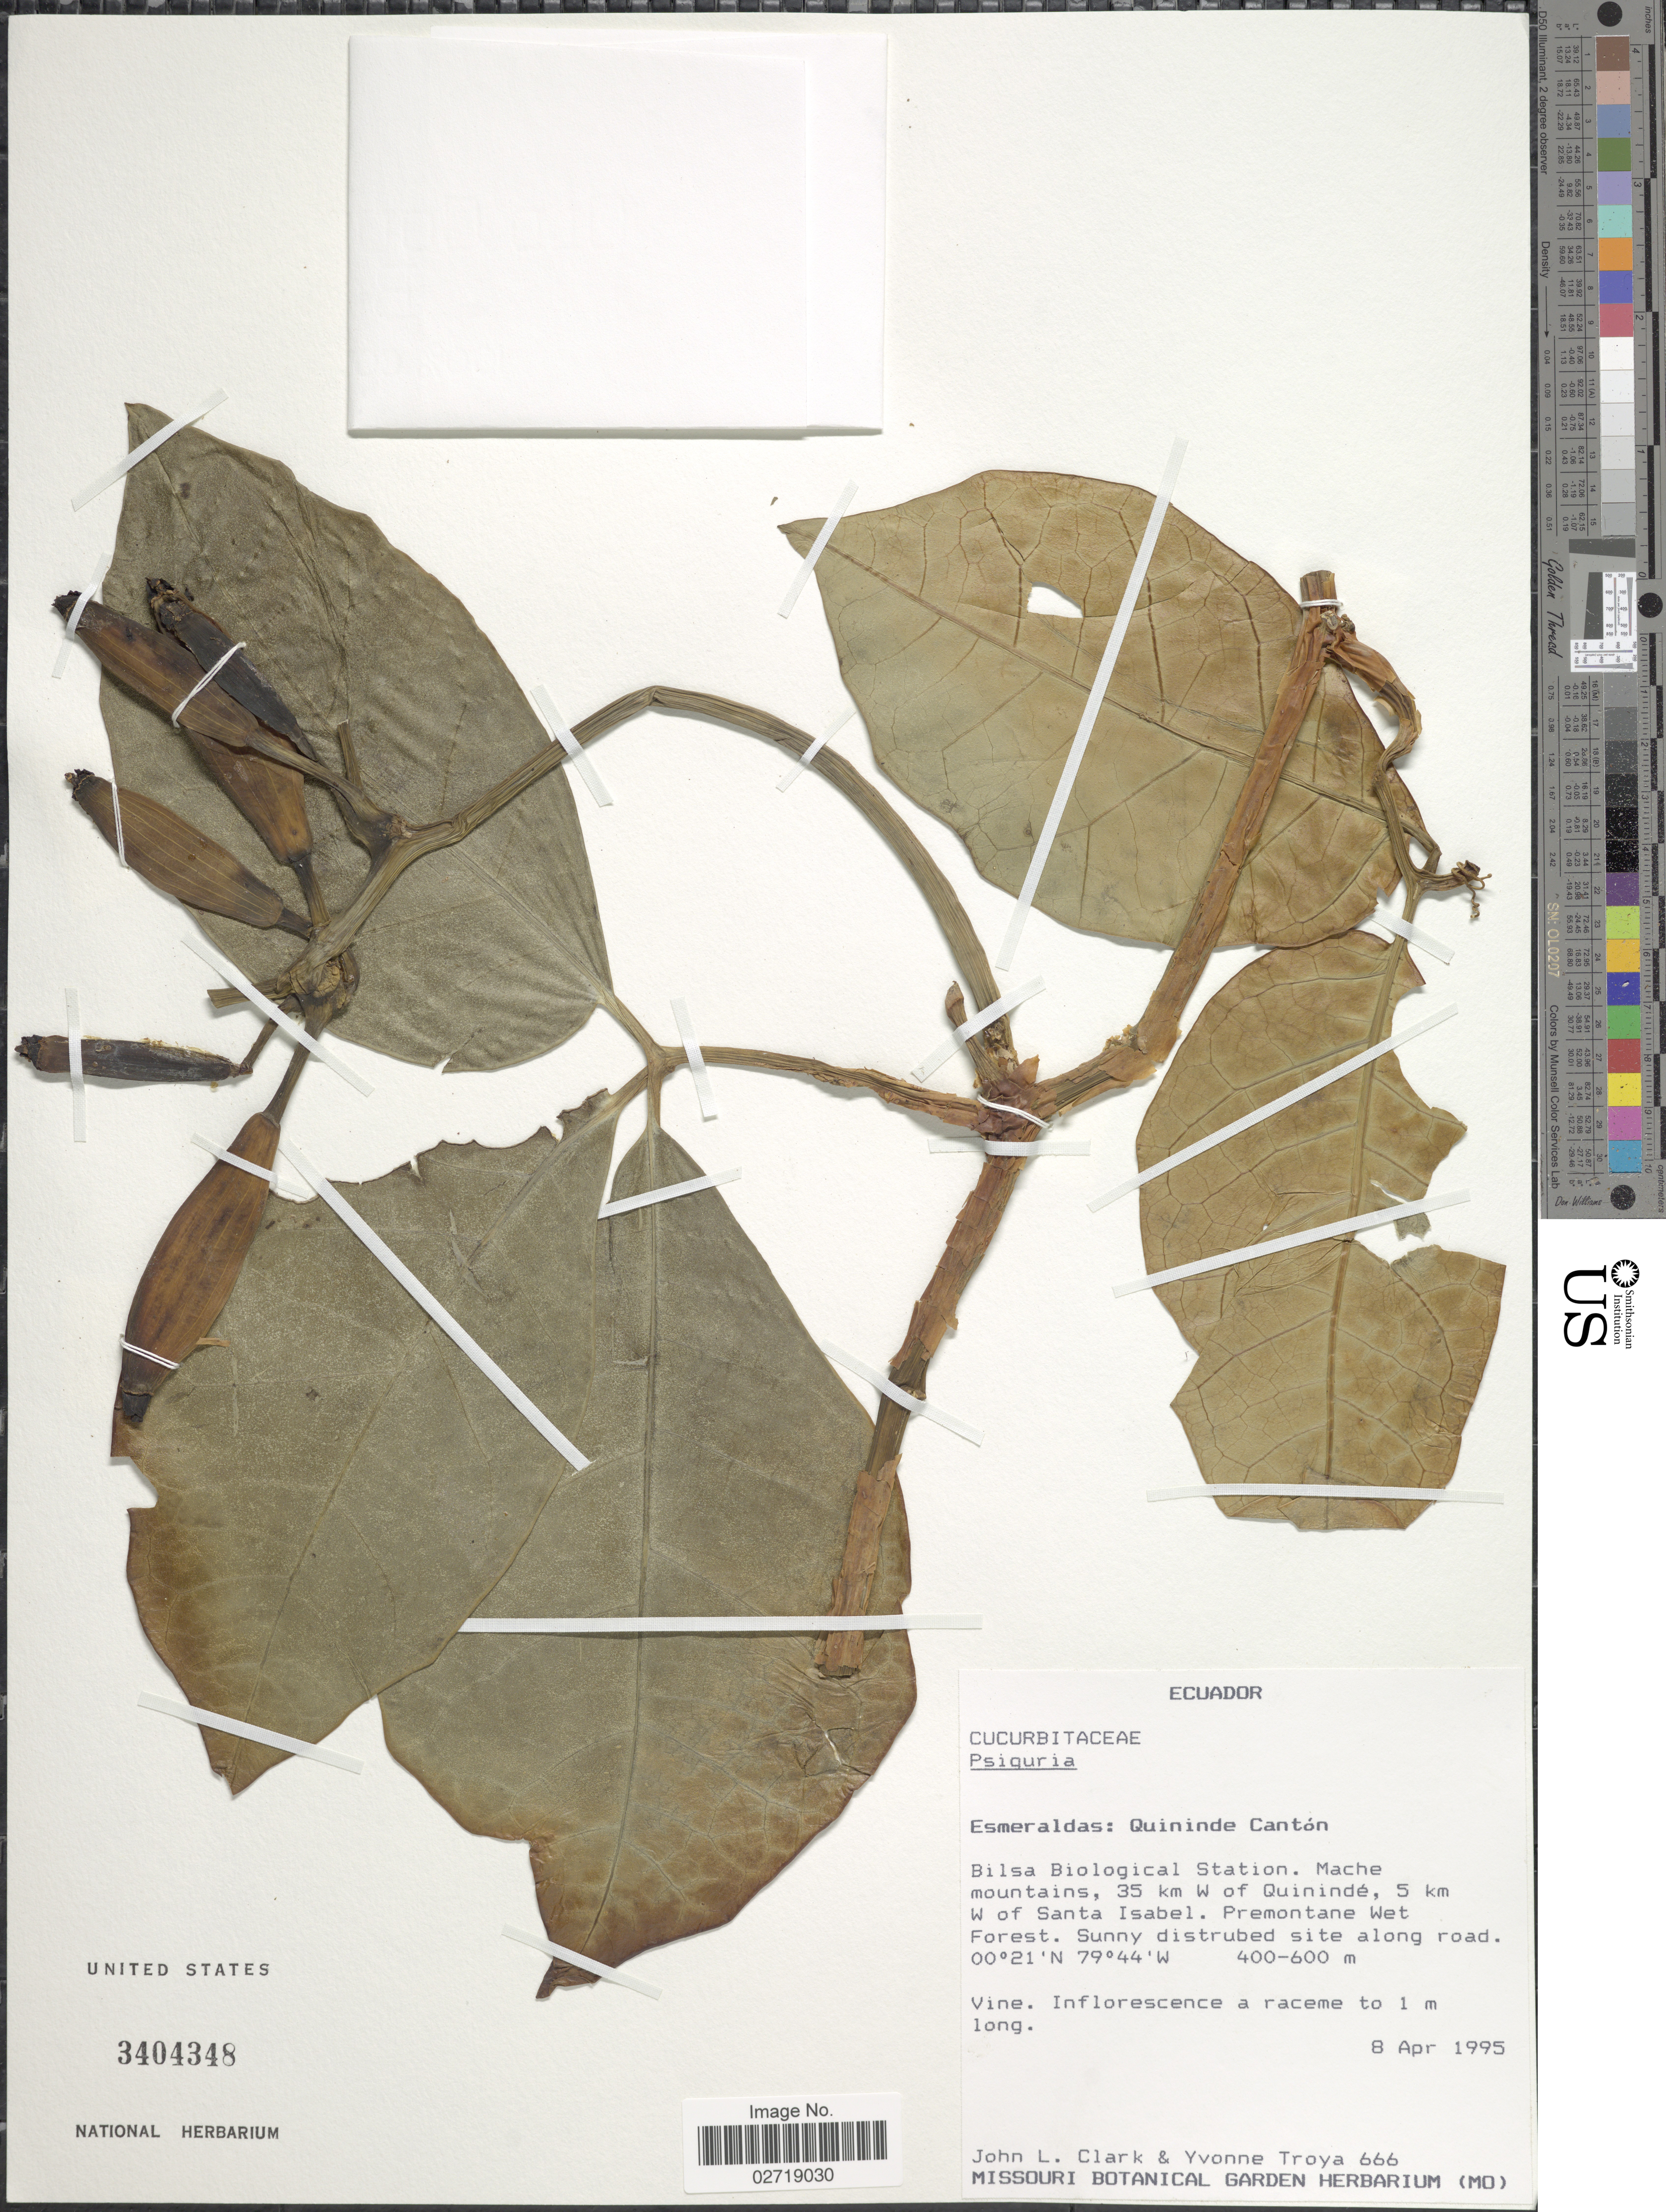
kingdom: Plantae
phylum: Tracheophyta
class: Magnoliopsida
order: Cucurbitales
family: Cucurbitaceae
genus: Psiguria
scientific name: Psiguria sp.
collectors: J. L. Clark & Y. Troya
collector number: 666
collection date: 1995-04-08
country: Ecuador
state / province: Esmeraldas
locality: Quininde Canton. Bilsa Biological Station. Mache Mountains, 35 km W of Quininde, 5 km W of Santa Isabel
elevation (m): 400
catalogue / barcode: US 3404348